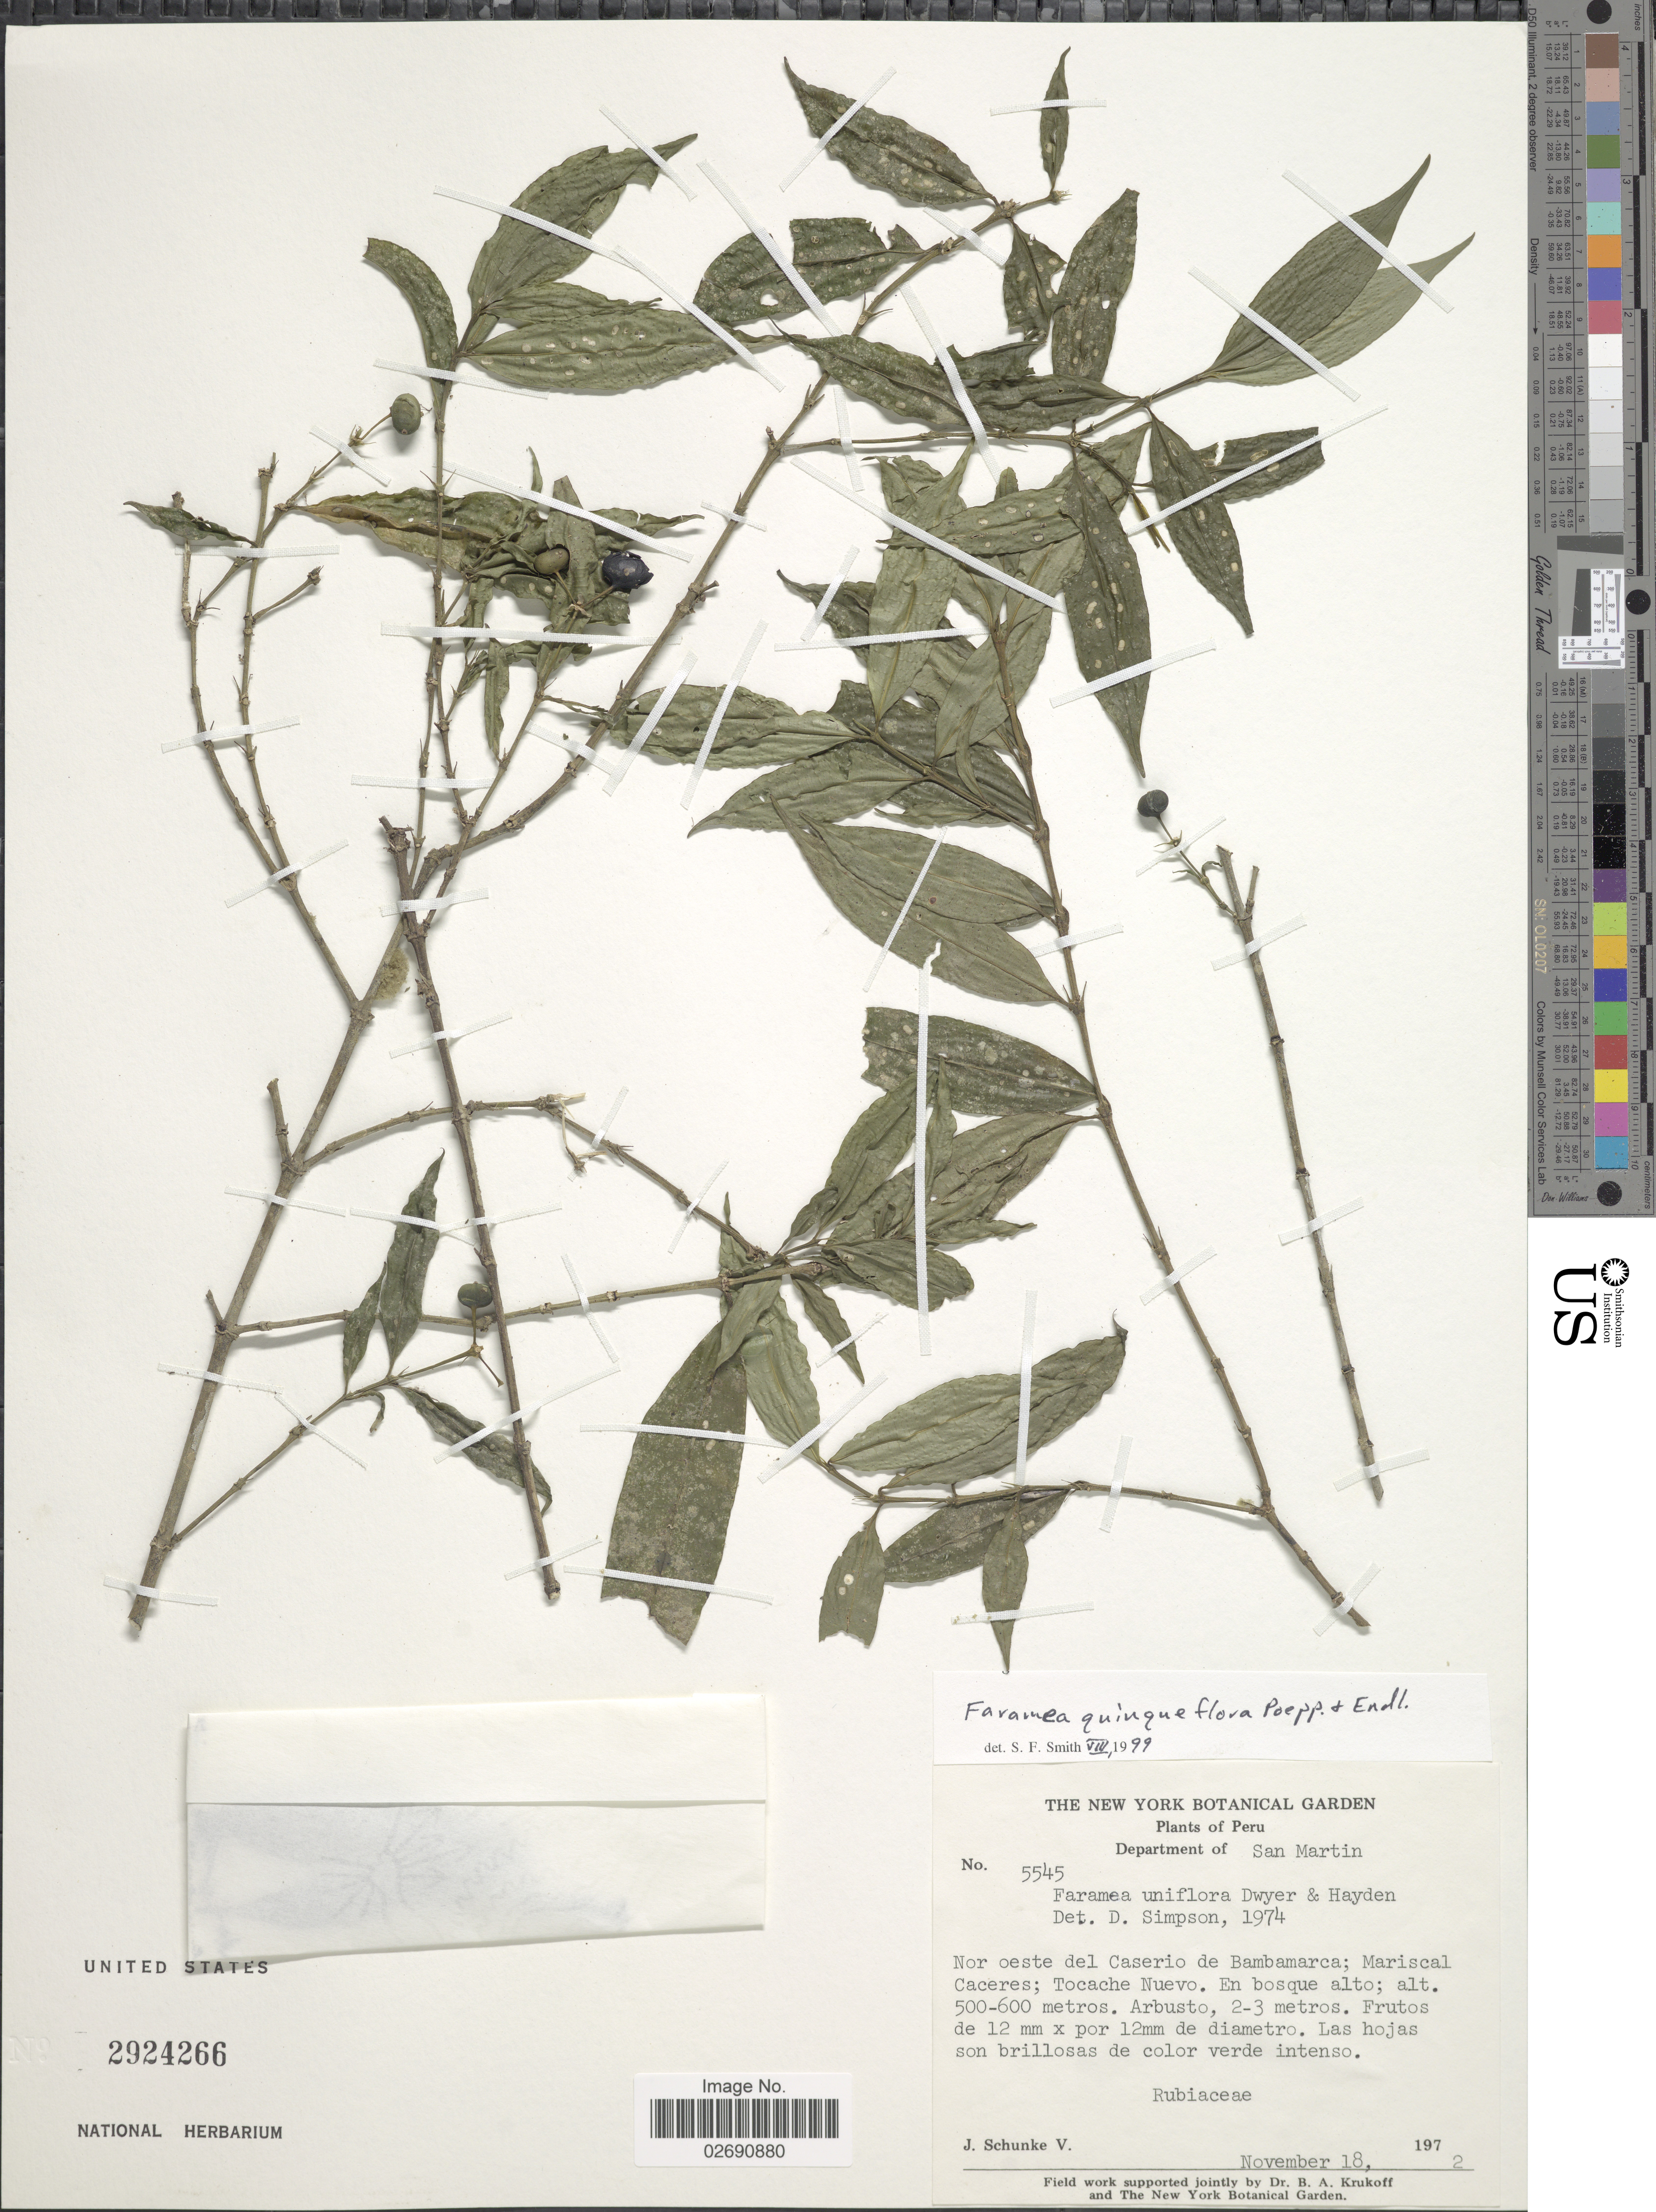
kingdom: Plantae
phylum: Tracheophyta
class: Magnoliopsida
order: Gentianales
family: Rubiaceae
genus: Faramea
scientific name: Faramea quinqueflora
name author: Poepp. & Endl.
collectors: J. Schunke Vigo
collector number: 5545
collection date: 1972-11-18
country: Peru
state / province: San Martín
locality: Nor oeste del Caserio de Bambamarca; Mariscal Caceres; Tocache Nuevo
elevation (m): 500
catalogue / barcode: US 2924266